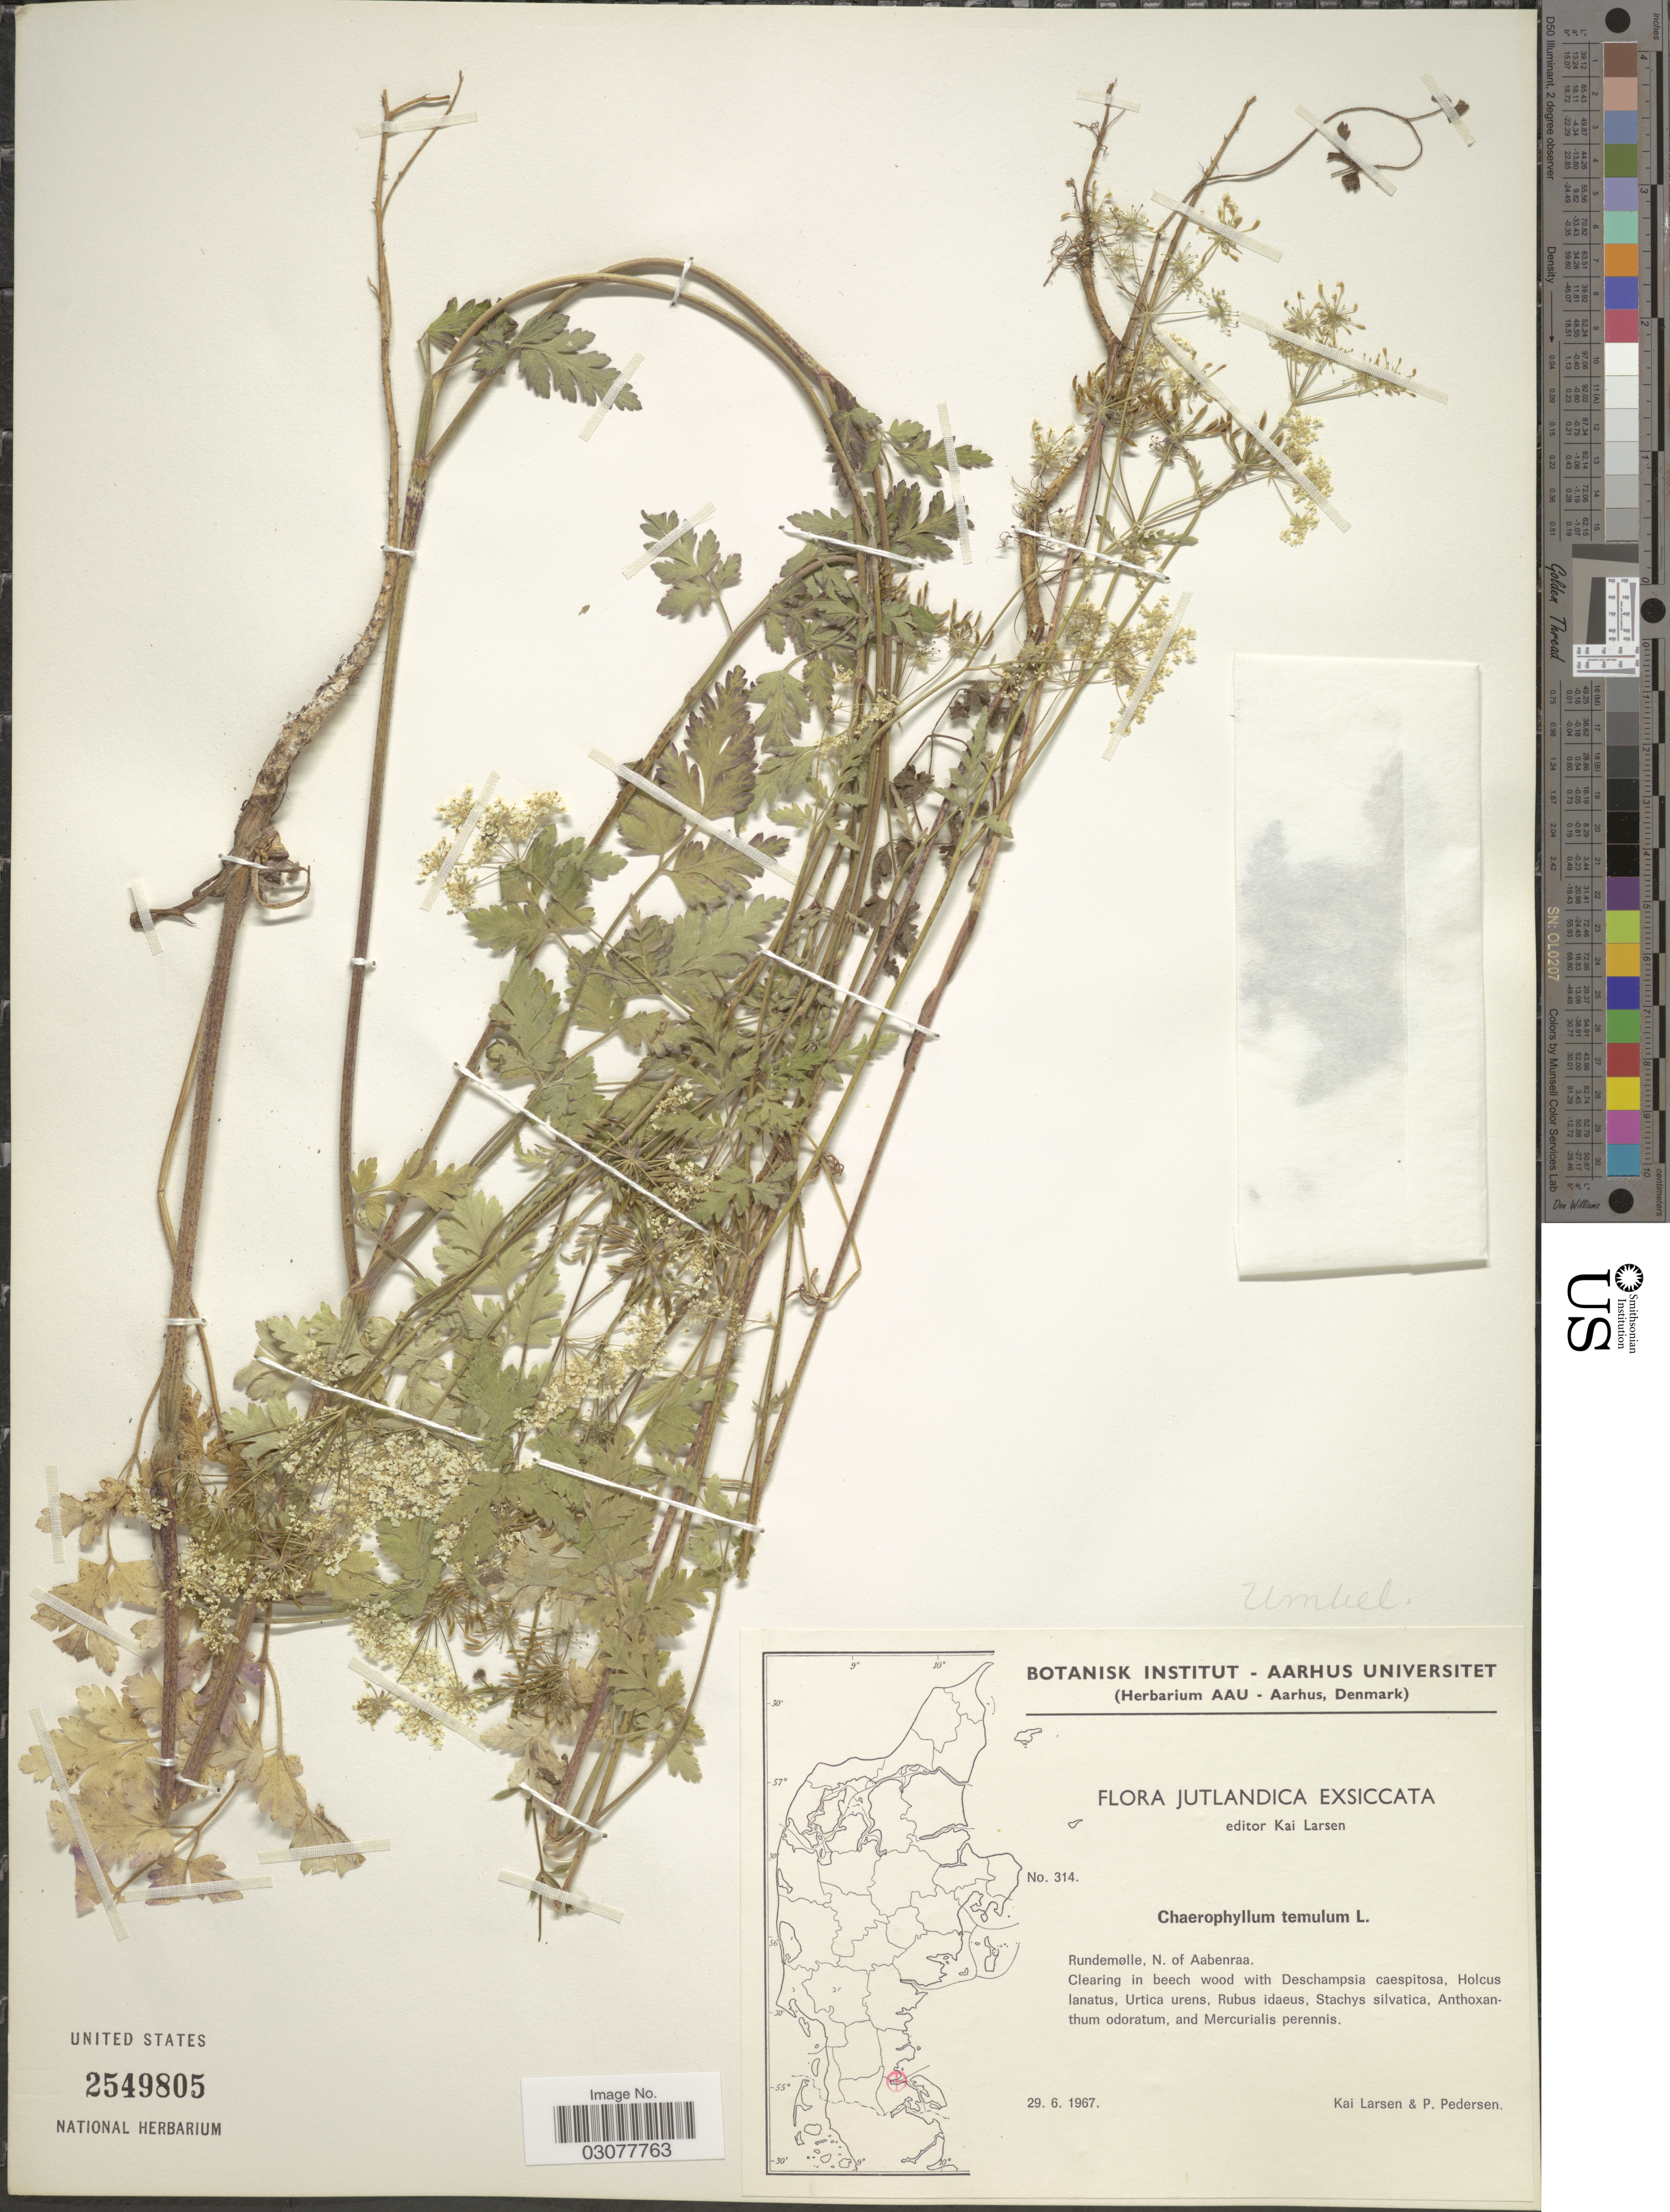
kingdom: Plantae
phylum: Tracheophyta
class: Magnoliopsida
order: Apiales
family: Apiaceae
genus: Chaerophyllum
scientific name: Chaerophyllum temulum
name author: L.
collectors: K. Larsen & P. Pedersen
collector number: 314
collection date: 1967-06-29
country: Denmark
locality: Jutlandica, Rundemølle, N. of Aabenraa.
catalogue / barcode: US 2549805